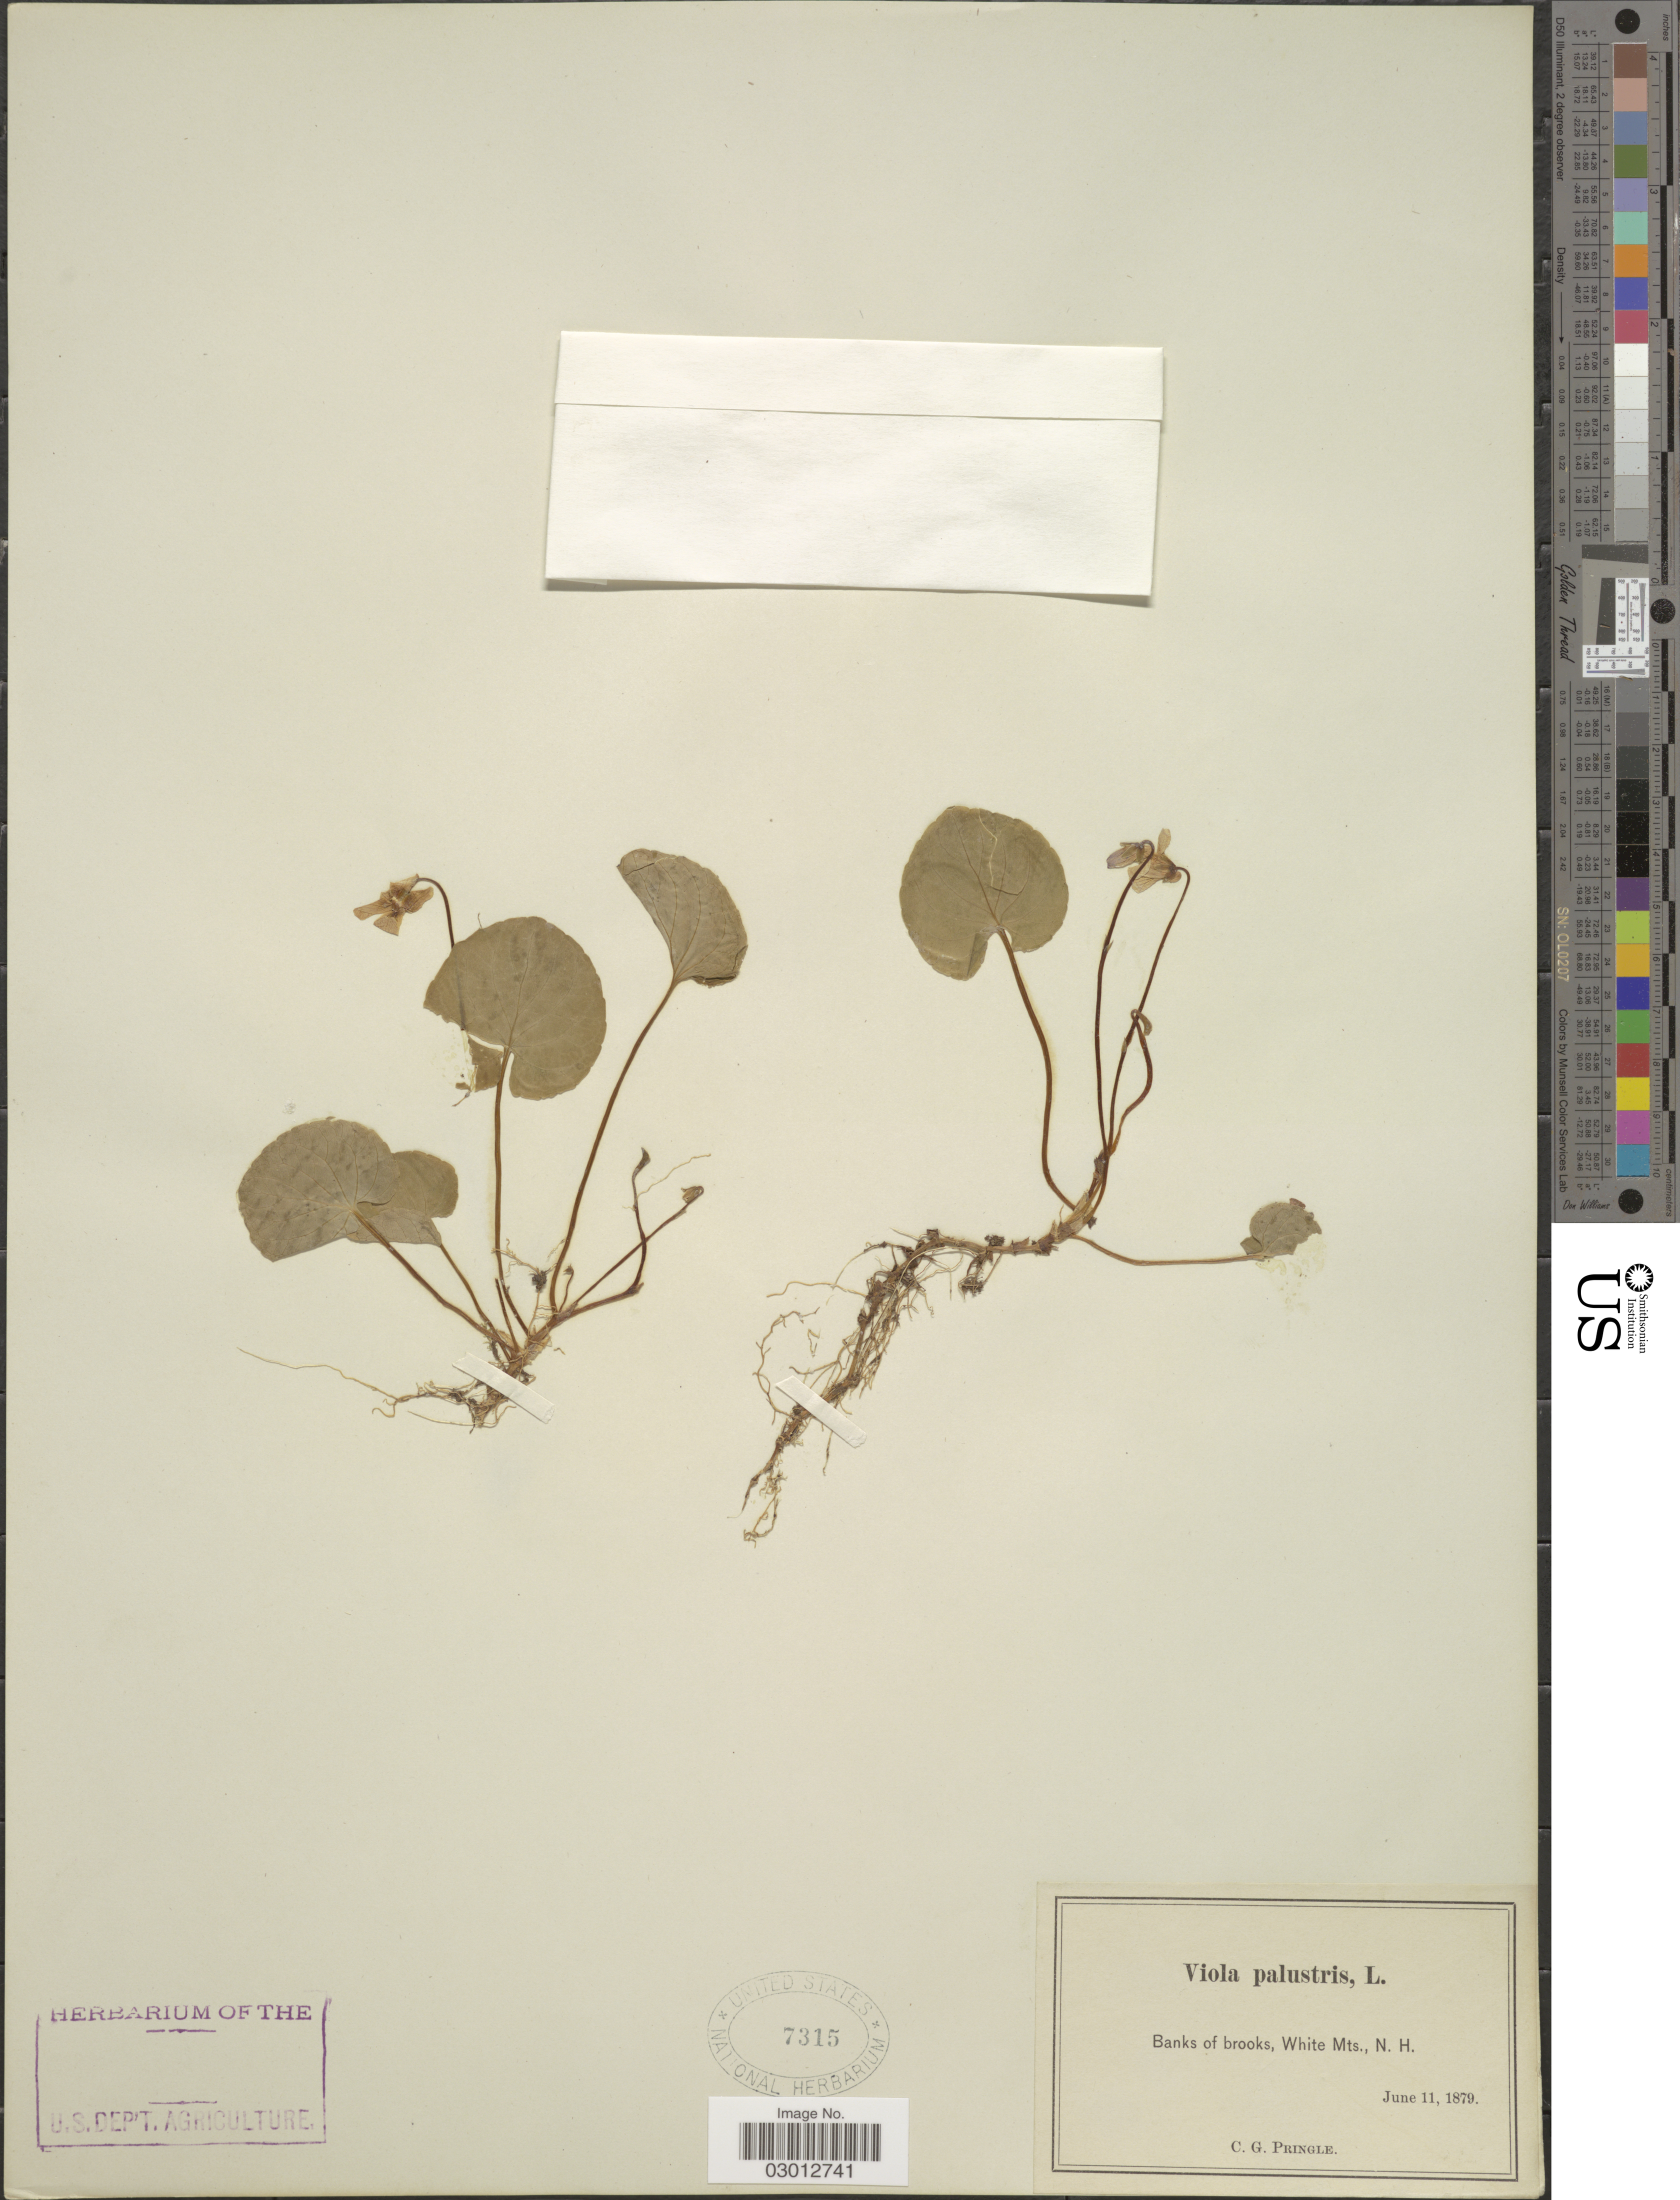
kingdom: Plantae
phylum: Tracheophyta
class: Magnoliopsida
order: Malpighiales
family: Violaceae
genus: Viola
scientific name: Viola palustris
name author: L.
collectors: C. G. Pringle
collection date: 1879-06-11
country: United States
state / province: New Hampshire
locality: Banks of brooks, White Mts.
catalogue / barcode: US 7315